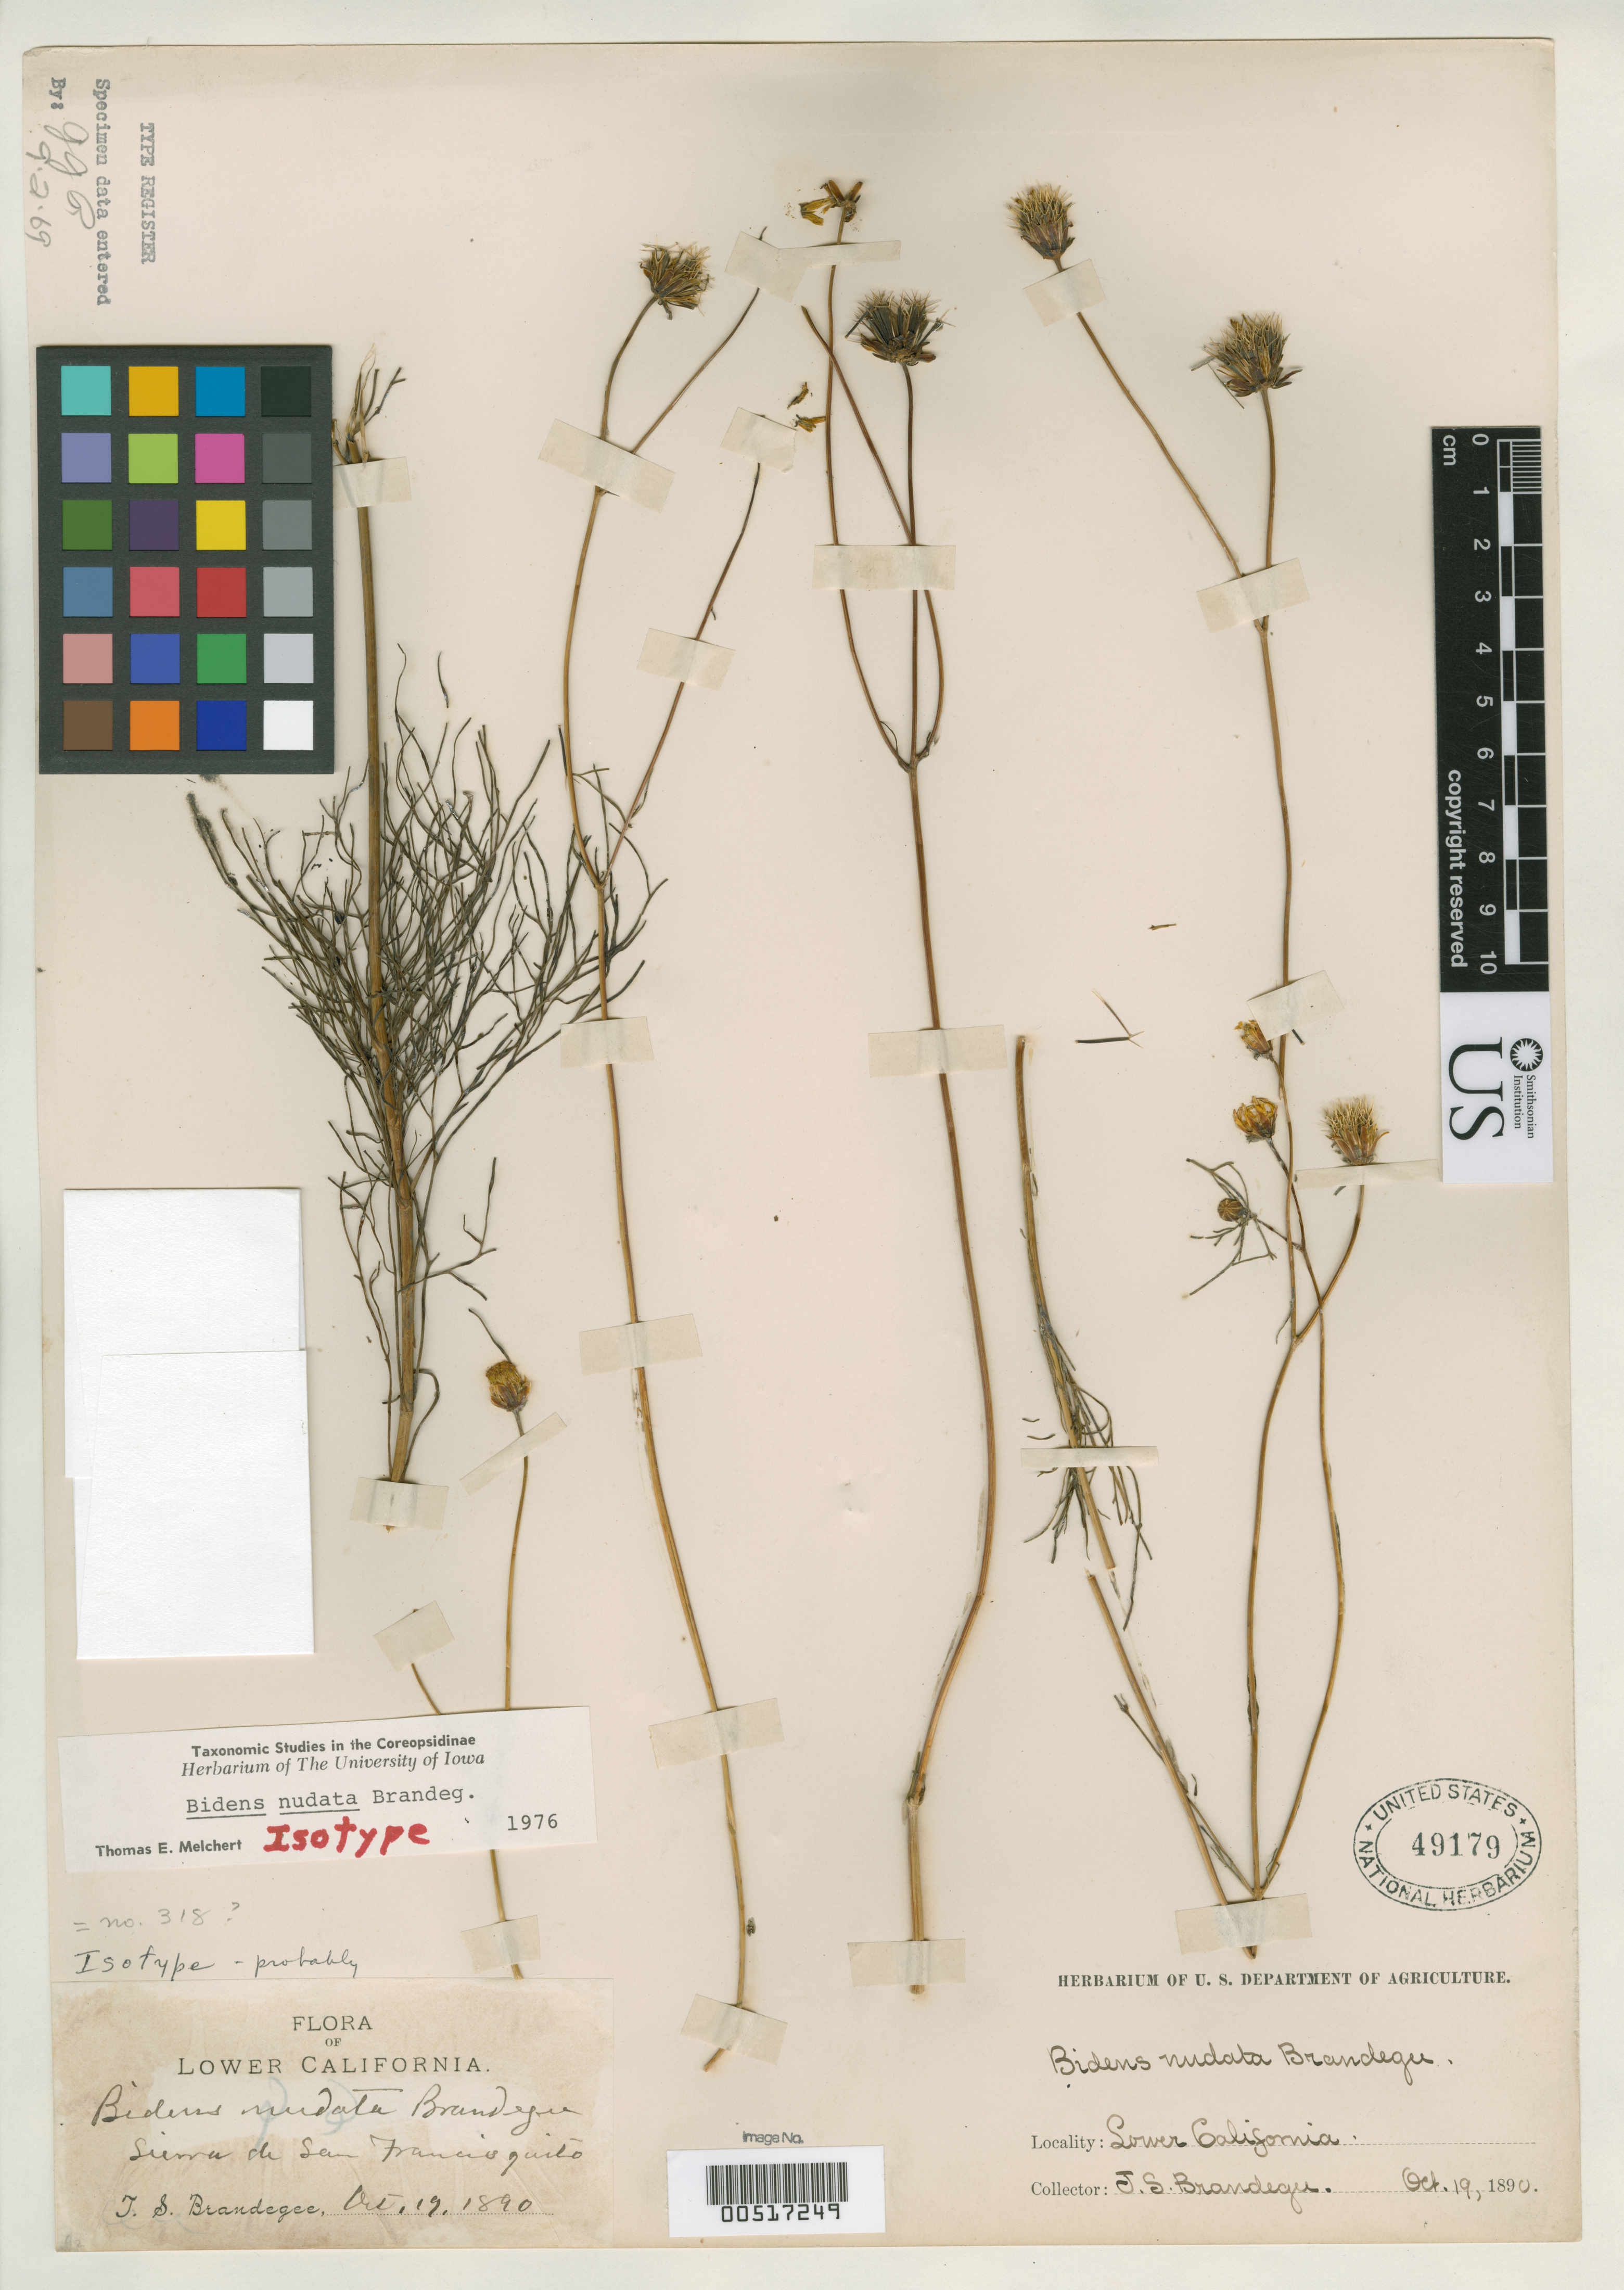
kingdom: Plantae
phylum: Tracheophyta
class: Magnoliopsida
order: Asterales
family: Asteraceae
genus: Bidens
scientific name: Bidens nudata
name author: Brandegee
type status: Possible Isotype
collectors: T. S. Brandegee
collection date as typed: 19 Oct 1890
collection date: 1890-10-19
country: Mexico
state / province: Baja California Norte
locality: Sierra de San Francisquito.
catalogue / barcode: US 49179